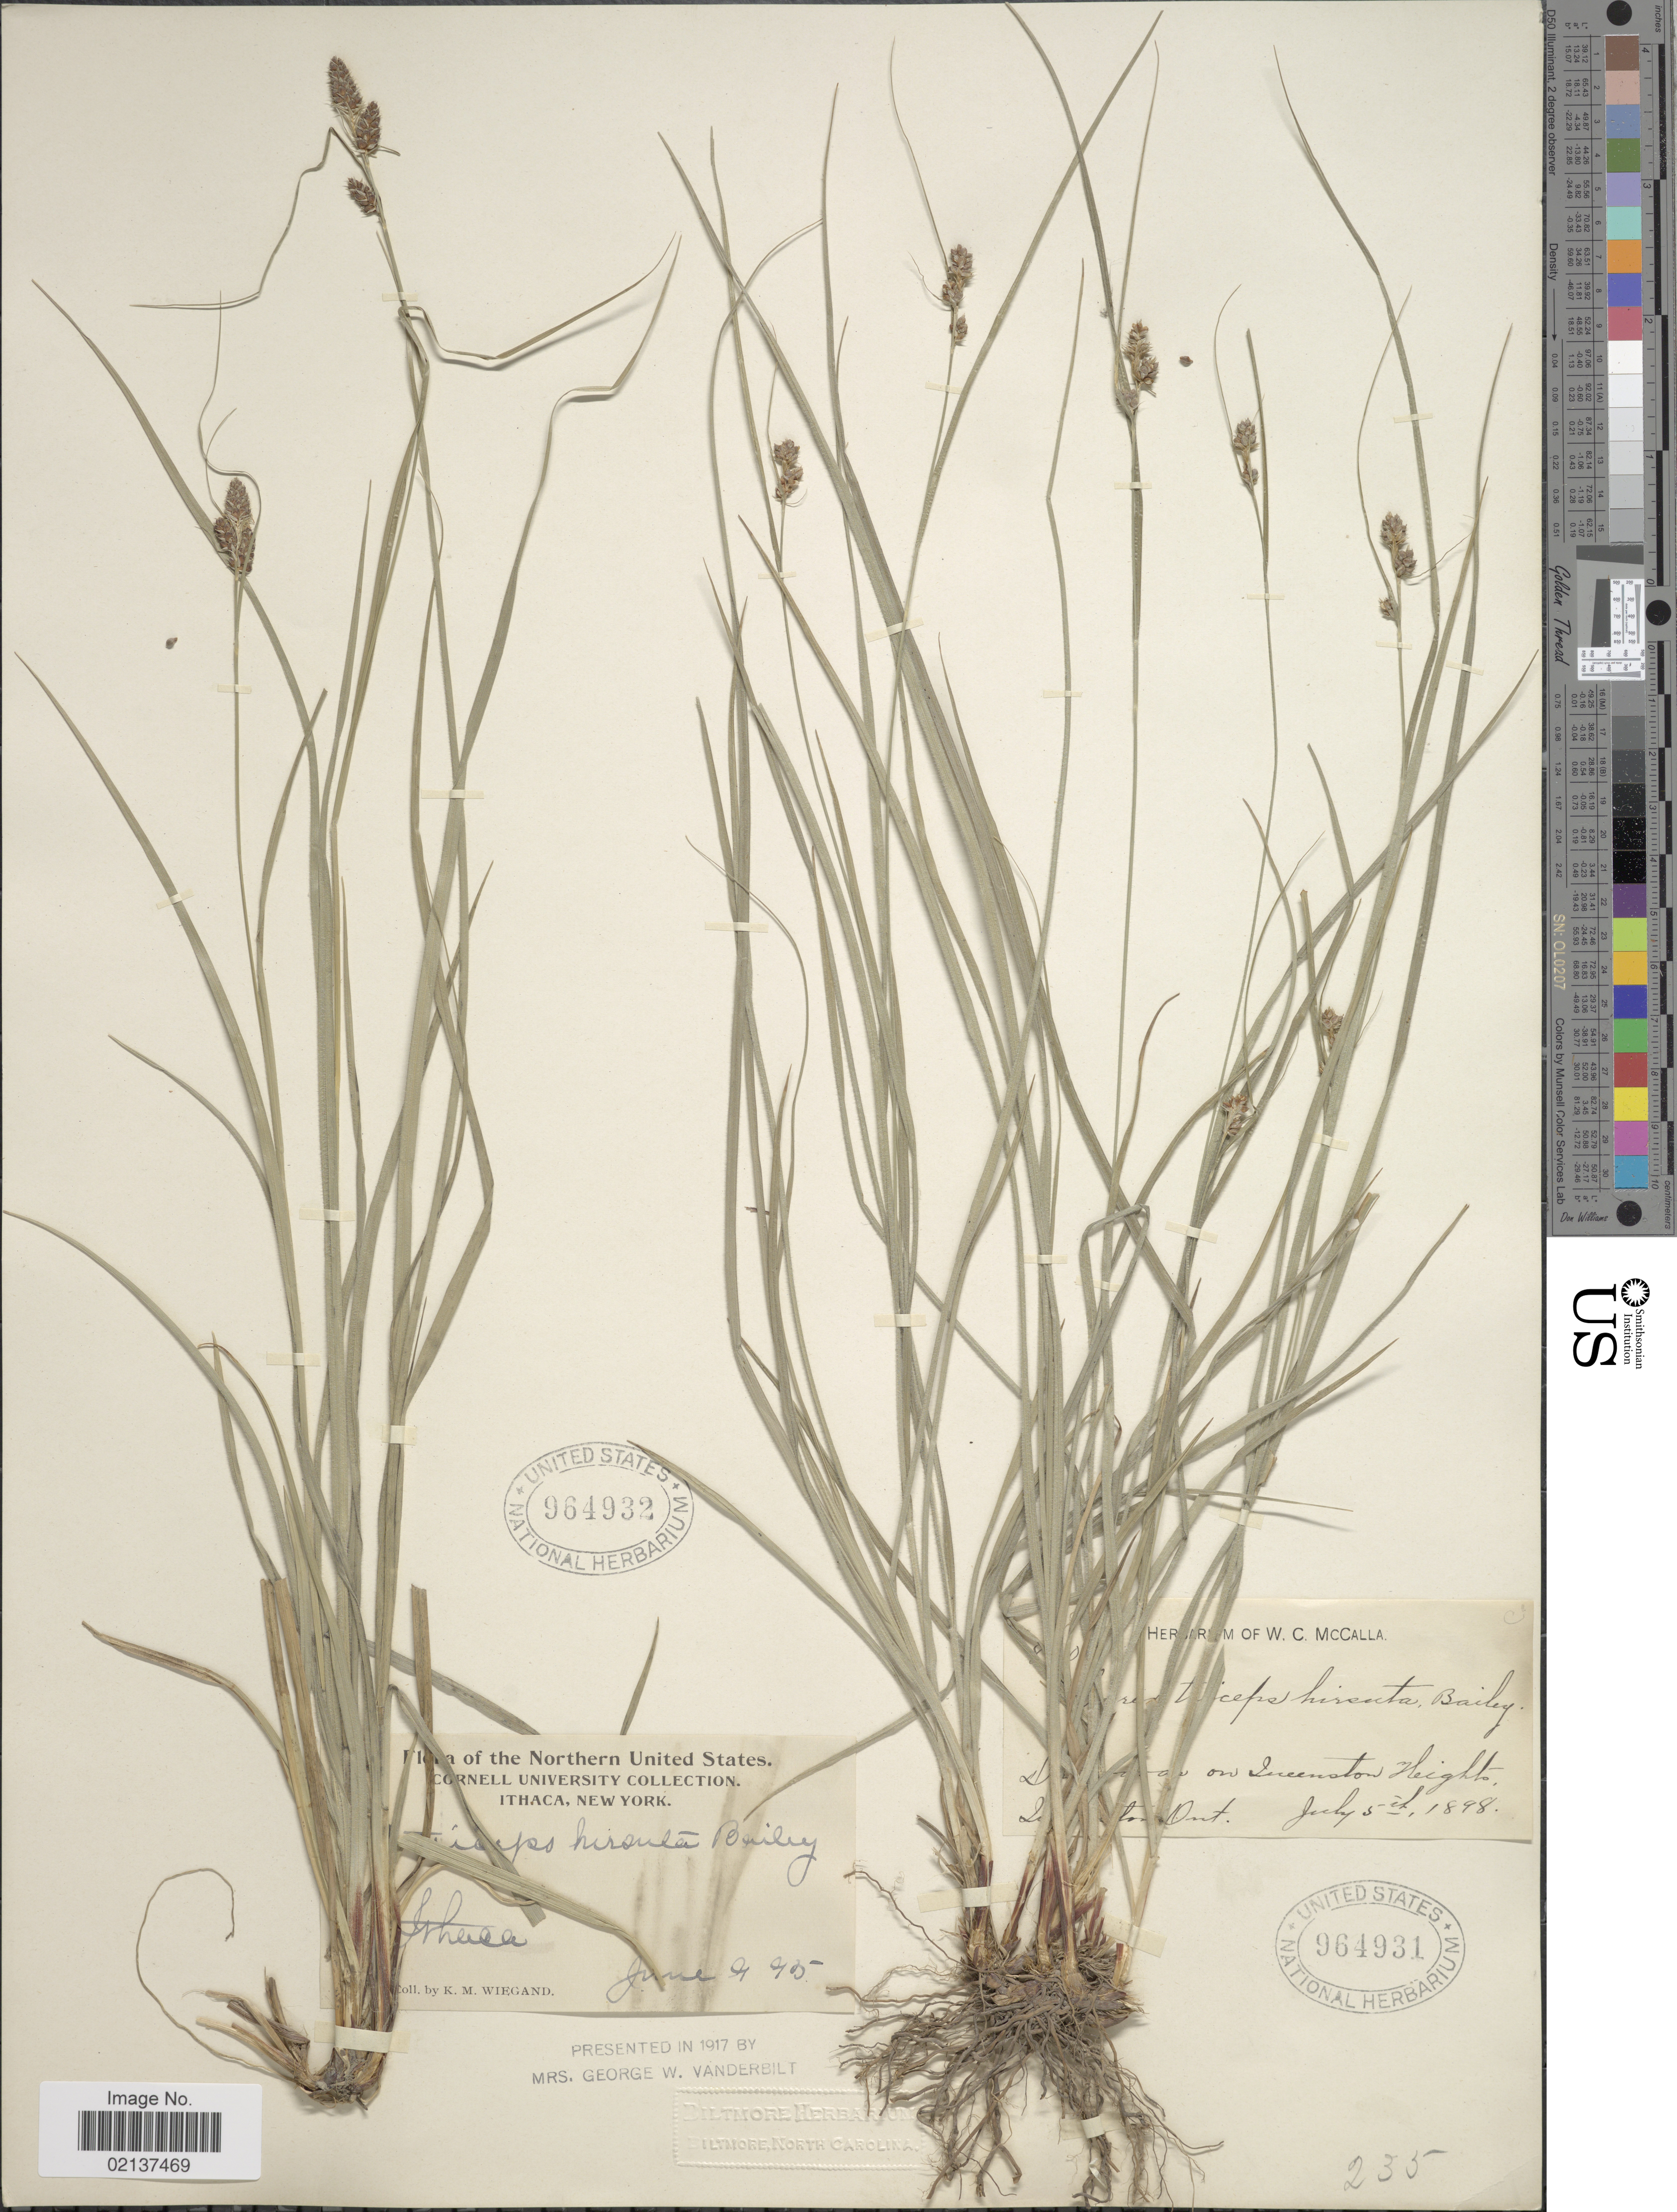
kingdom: Plantae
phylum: Tracheophyta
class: Liliopsida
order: Poales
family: Cyperaceae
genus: Carex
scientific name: Carex hirsutella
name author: Mack.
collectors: ex herb. W. C. McCalla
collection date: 1898-07-05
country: Canada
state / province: Ontario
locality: Queenston Heights, Queenston, Ont.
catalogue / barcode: US 964931-2